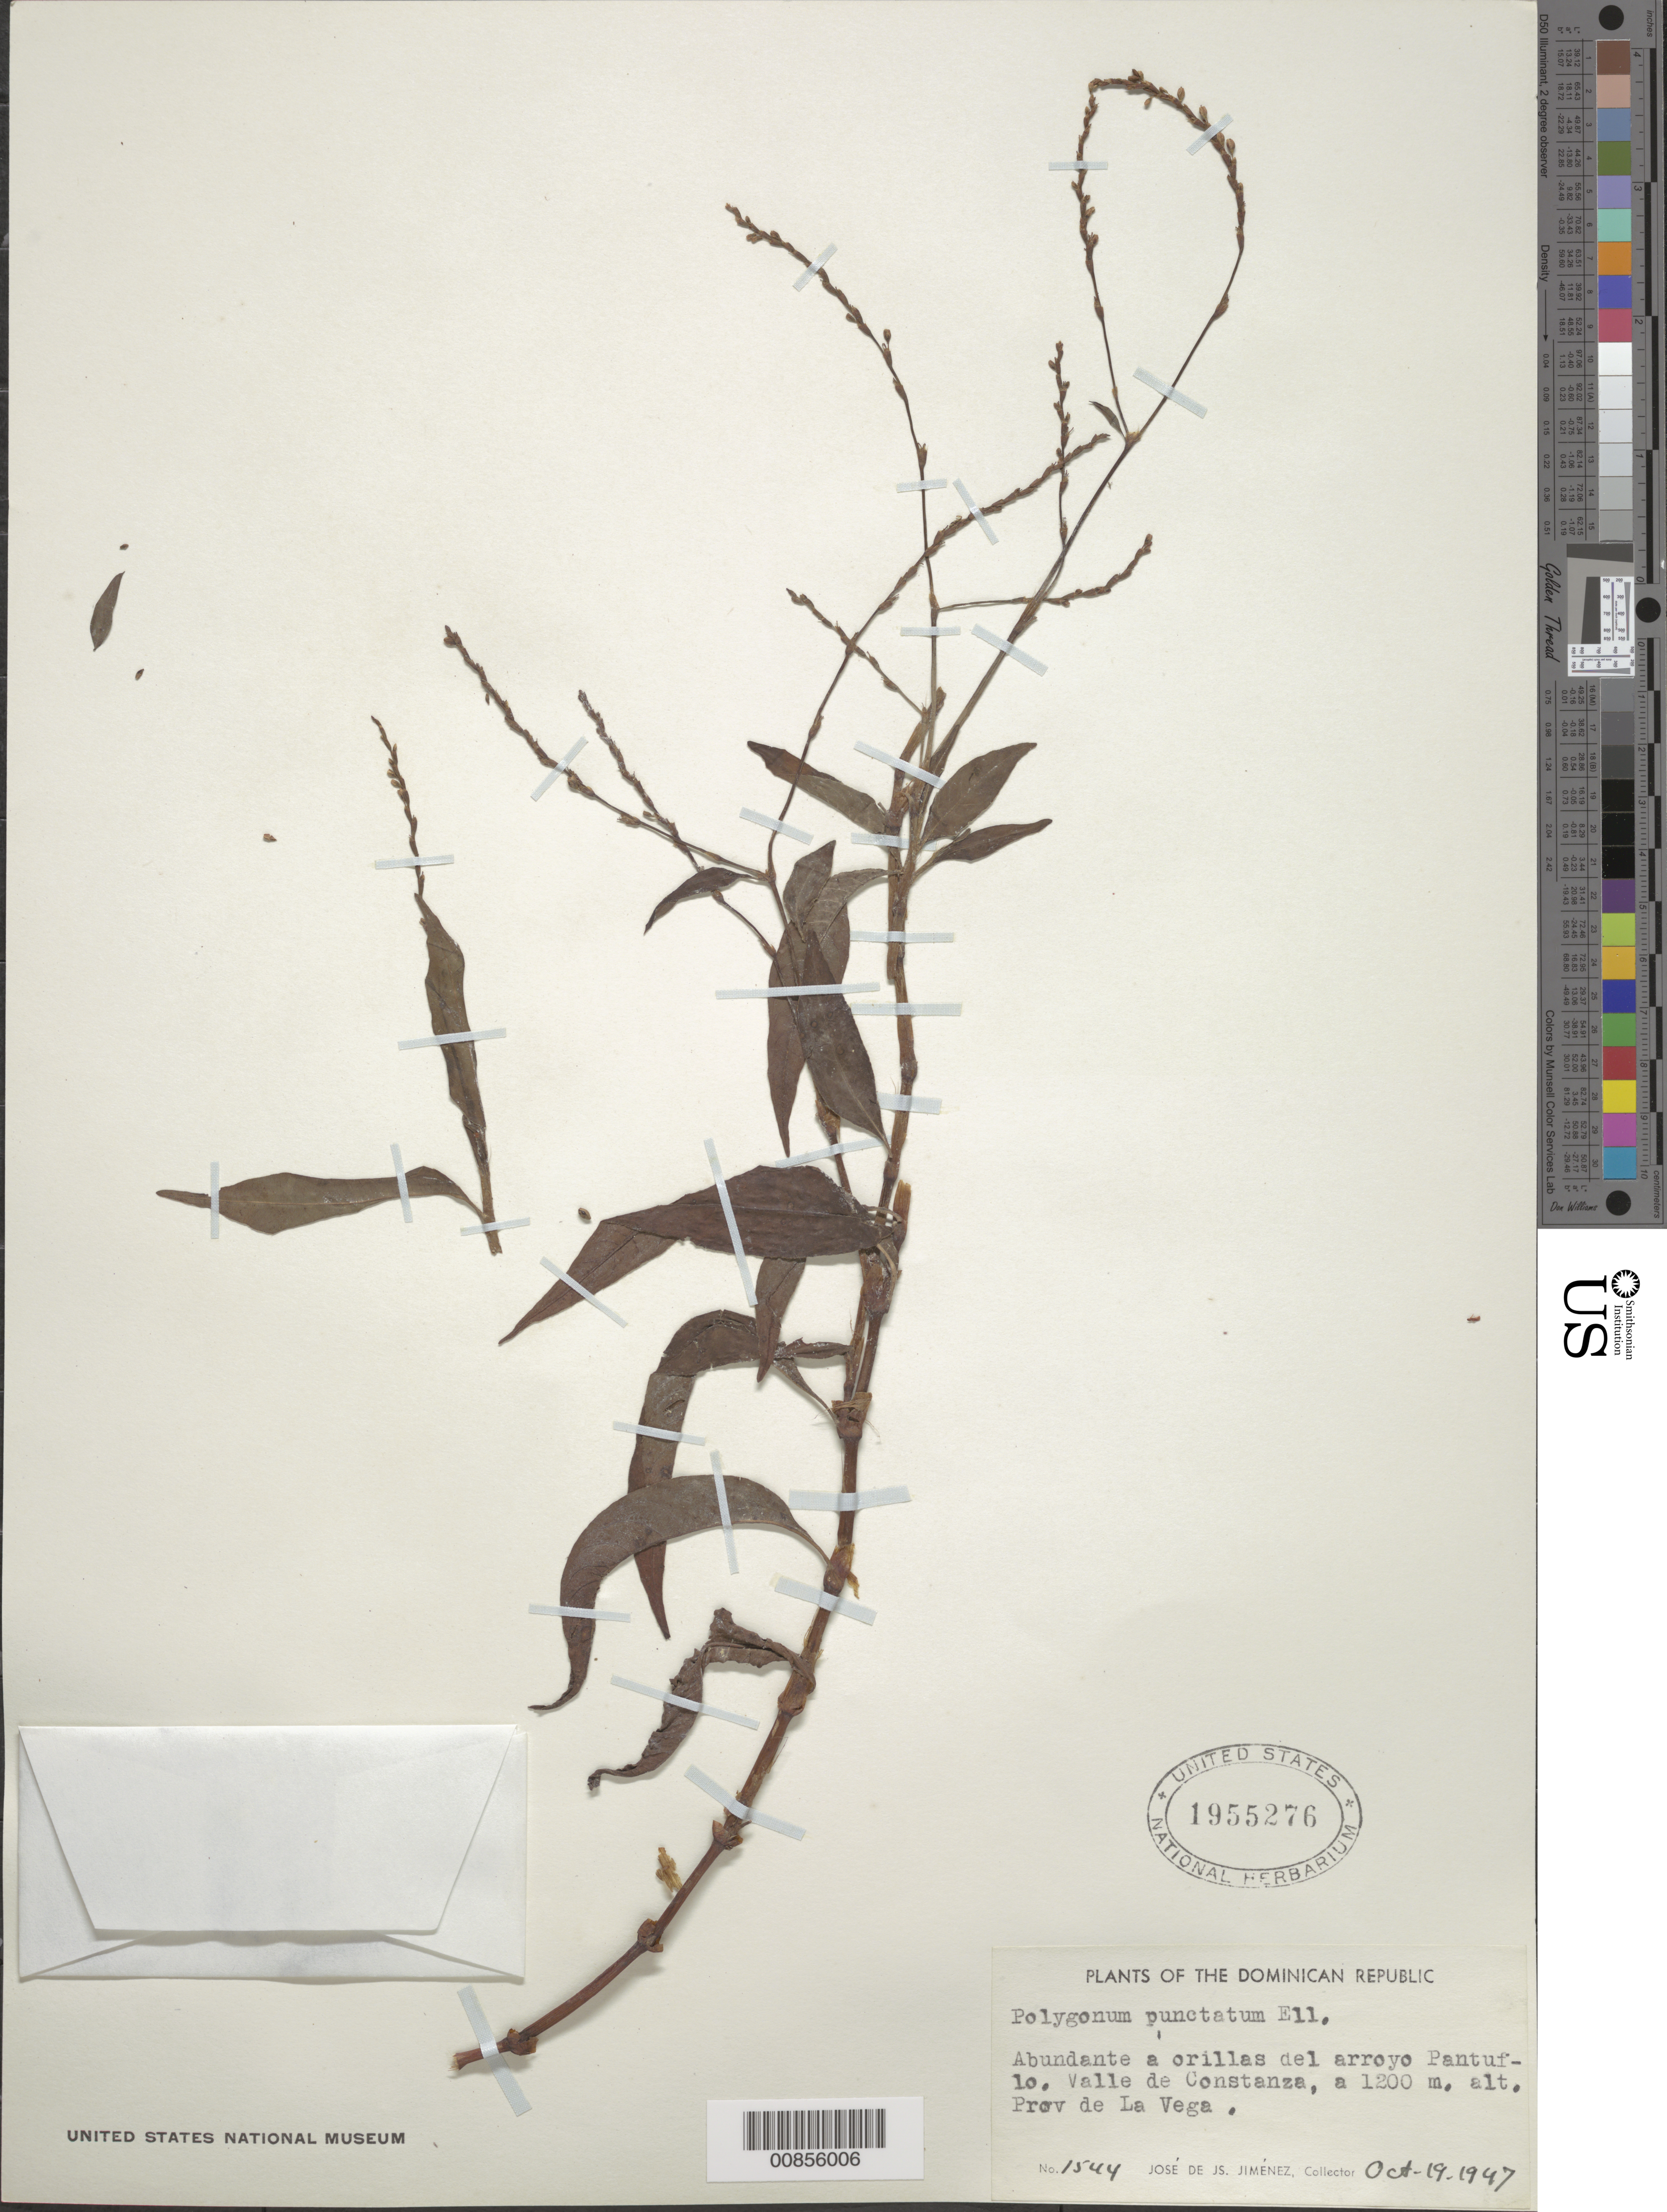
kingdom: Plantae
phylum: Tracheophyta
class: Magnoliopsida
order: Caryophyllales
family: Polygonaceae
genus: Polygonum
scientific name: Polygonum punctatum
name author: Elliott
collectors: J. J. Jiménez Almonte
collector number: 1544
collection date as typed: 19 Oct 1947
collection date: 1947-10-19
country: Dominican Republic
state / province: La Vega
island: Hispaniola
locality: A orillas del arroyo Pantuflo, Valle de Constanza.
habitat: Abundante a orillas del arroyo.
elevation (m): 1200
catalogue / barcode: US 1955276